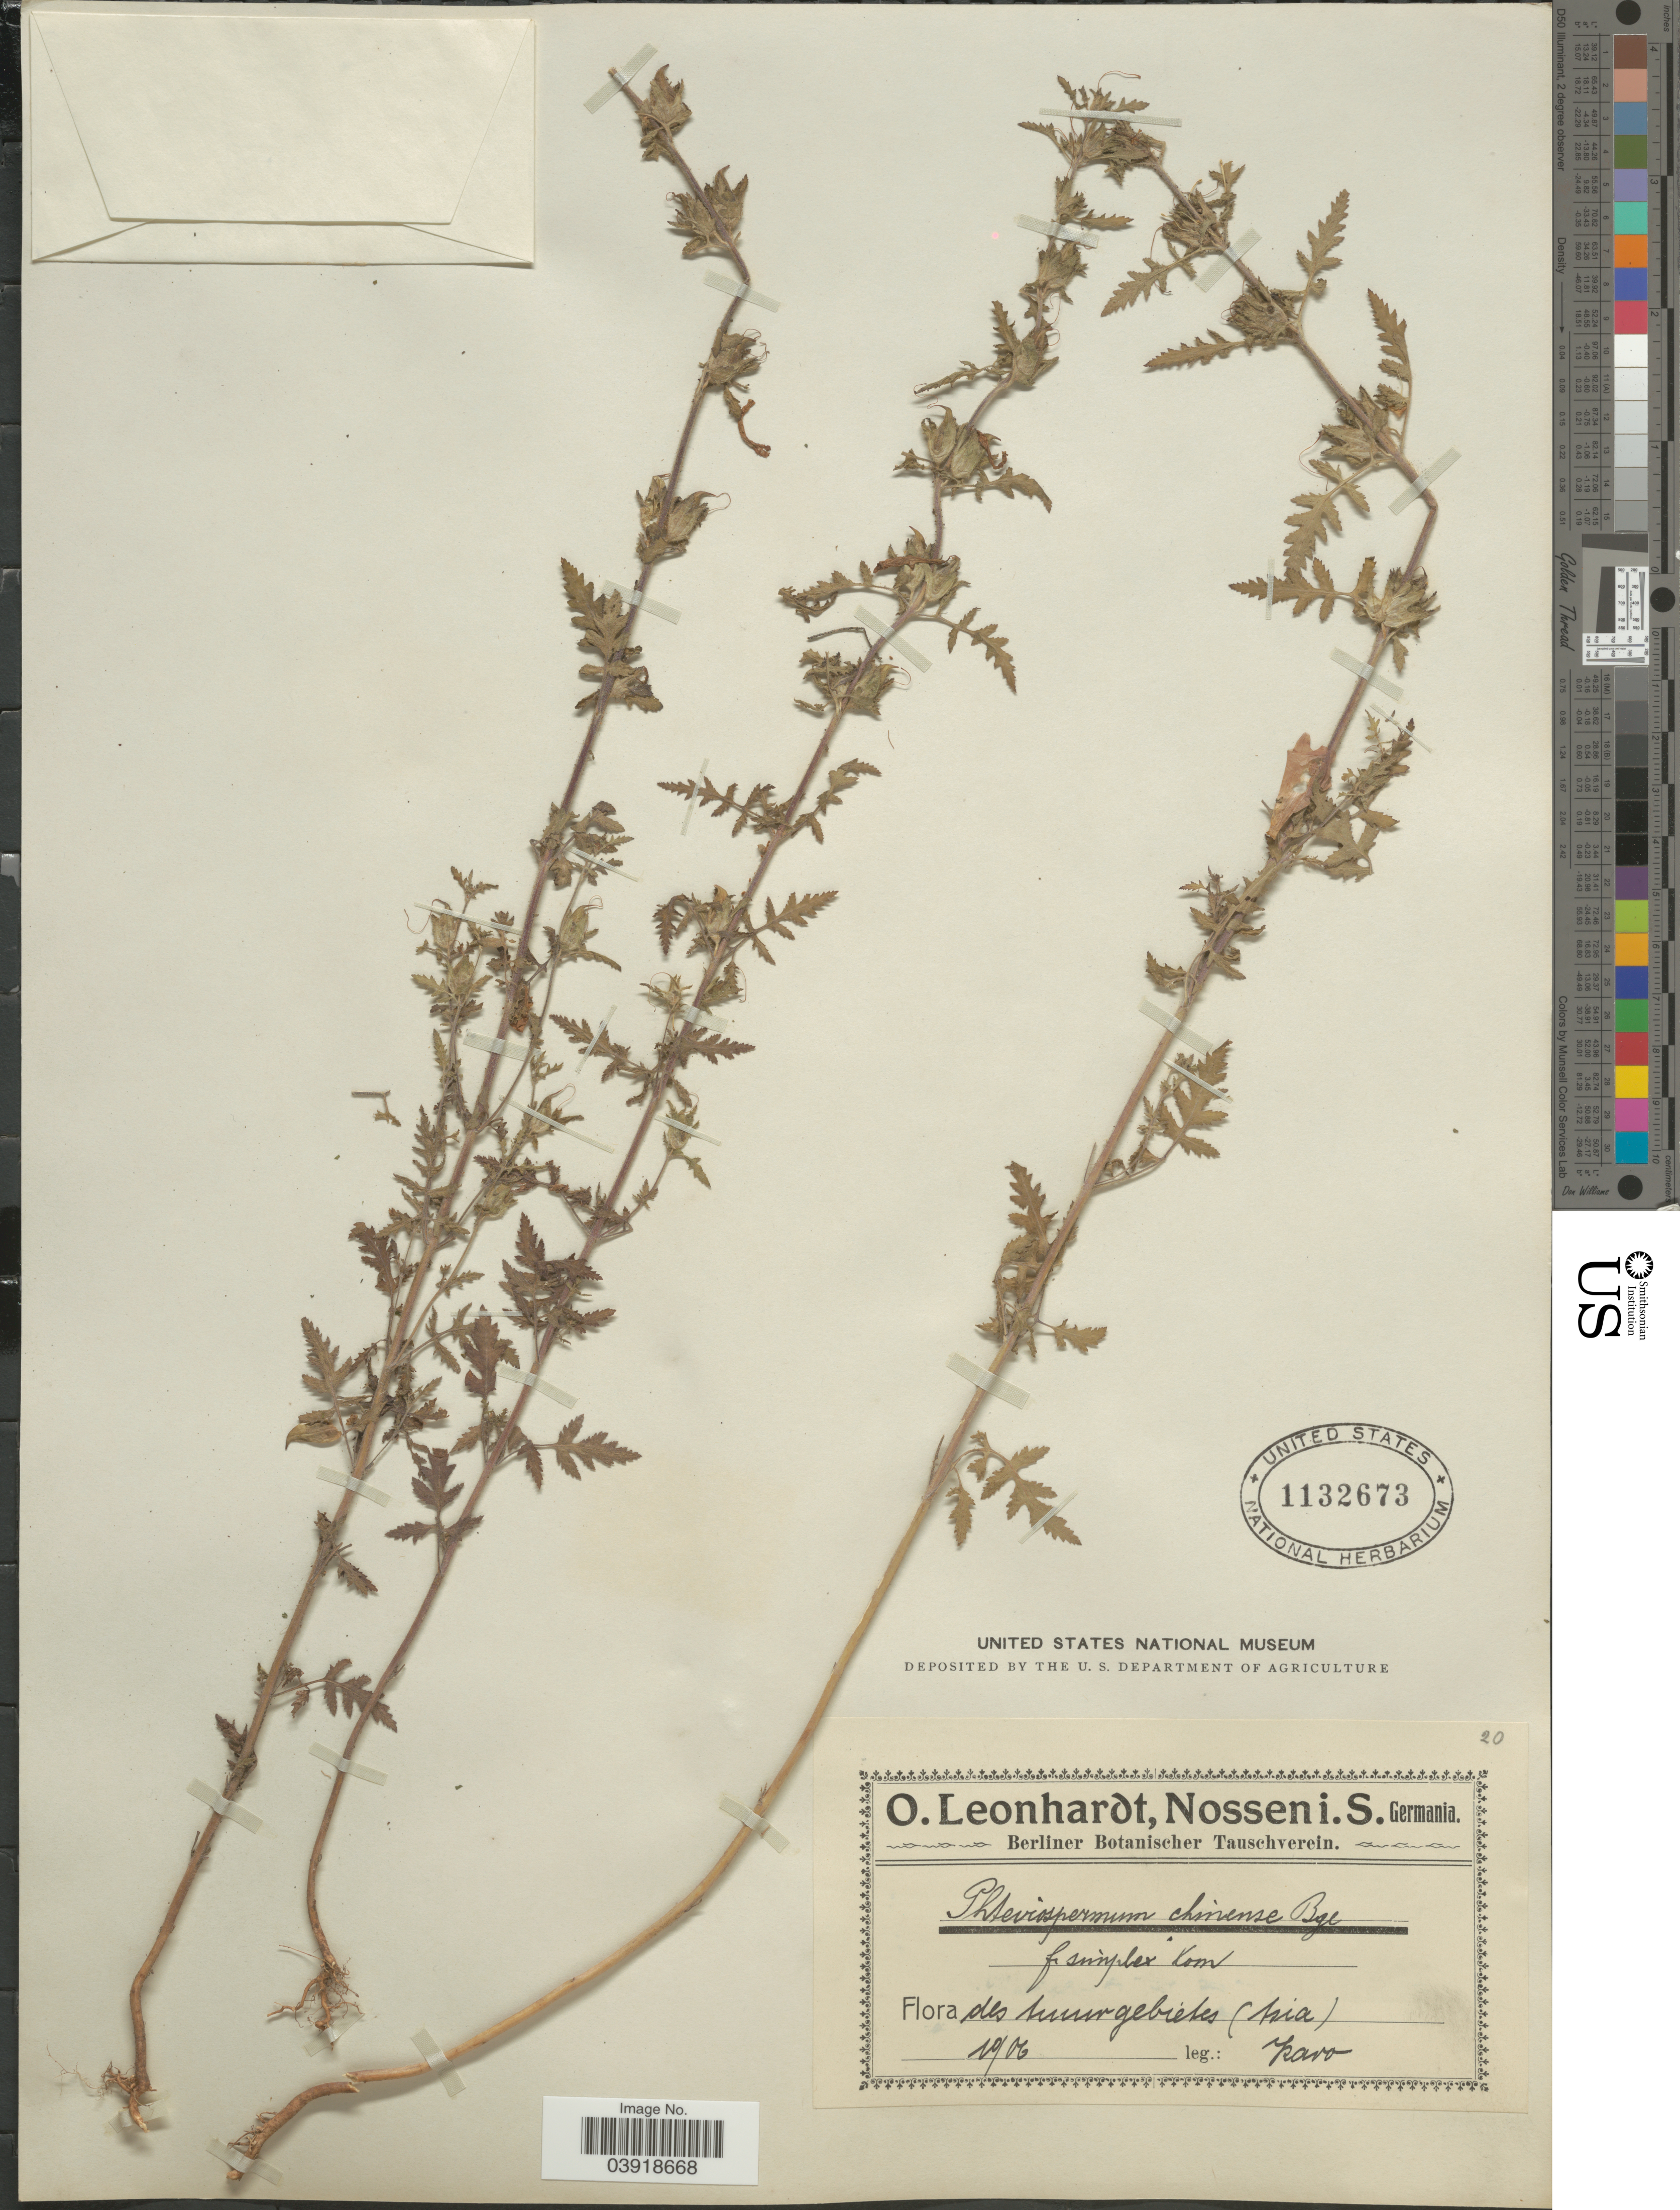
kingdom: Plantae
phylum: Tracheophyta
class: Magnoliopsida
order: Lamiales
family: Orobanchaceae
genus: Phtheirospermum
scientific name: Phtheirospermum chinense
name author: Bunge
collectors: Karo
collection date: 1906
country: Germany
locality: Suurgebietes (pia). [interpreted]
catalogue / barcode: US 1132673